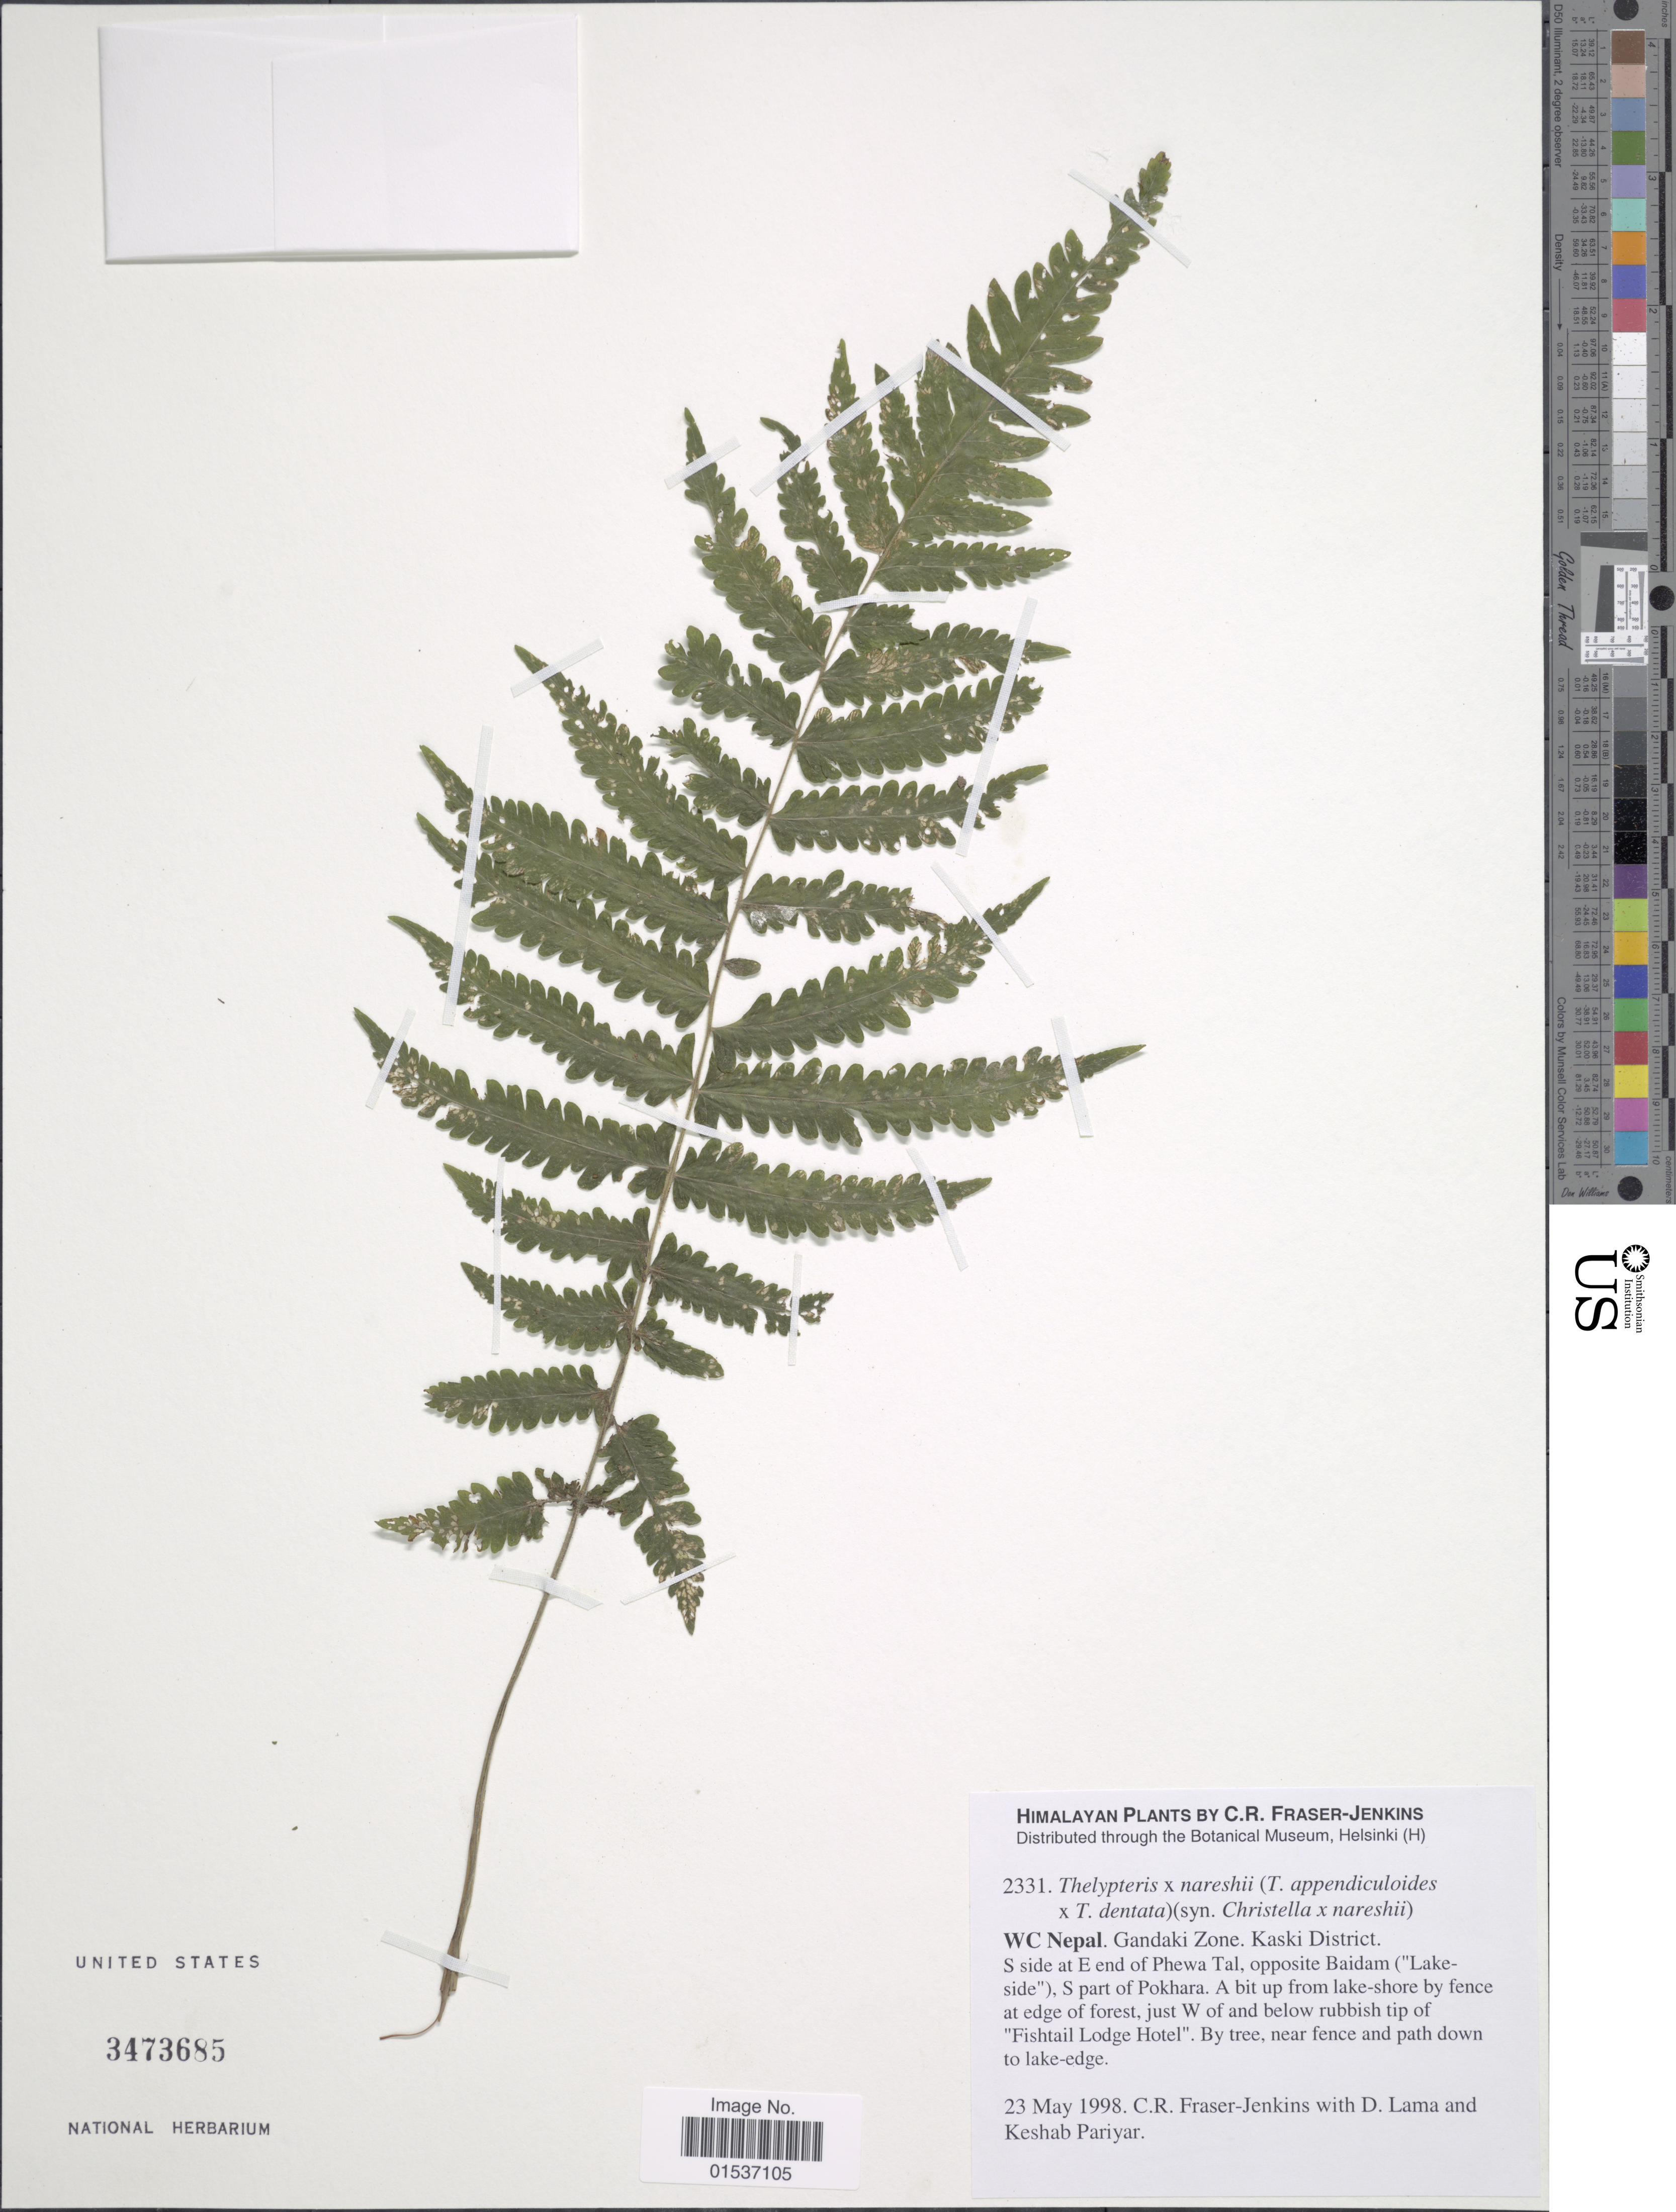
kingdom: Plantae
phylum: Tracheophyta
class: Polypodiopsida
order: Polypodiales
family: Thelypteridaceae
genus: Thelypteris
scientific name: Thelypteris x nareshii comb. ined.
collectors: C. R. Fraser-Jenkins, D. Lama & K. Pariyar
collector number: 2331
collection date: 1998-05-23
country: Nepal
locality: Himalayan. WC Nepal. Gandaki Zone. Kaski District. S side at E end of Phewa Tal, opposite Baidam ("Lake-side"), S part of Pokhara, just W of and below rubbish tip of "Fishtail Lodge Hotel".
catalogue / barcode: US 3473685